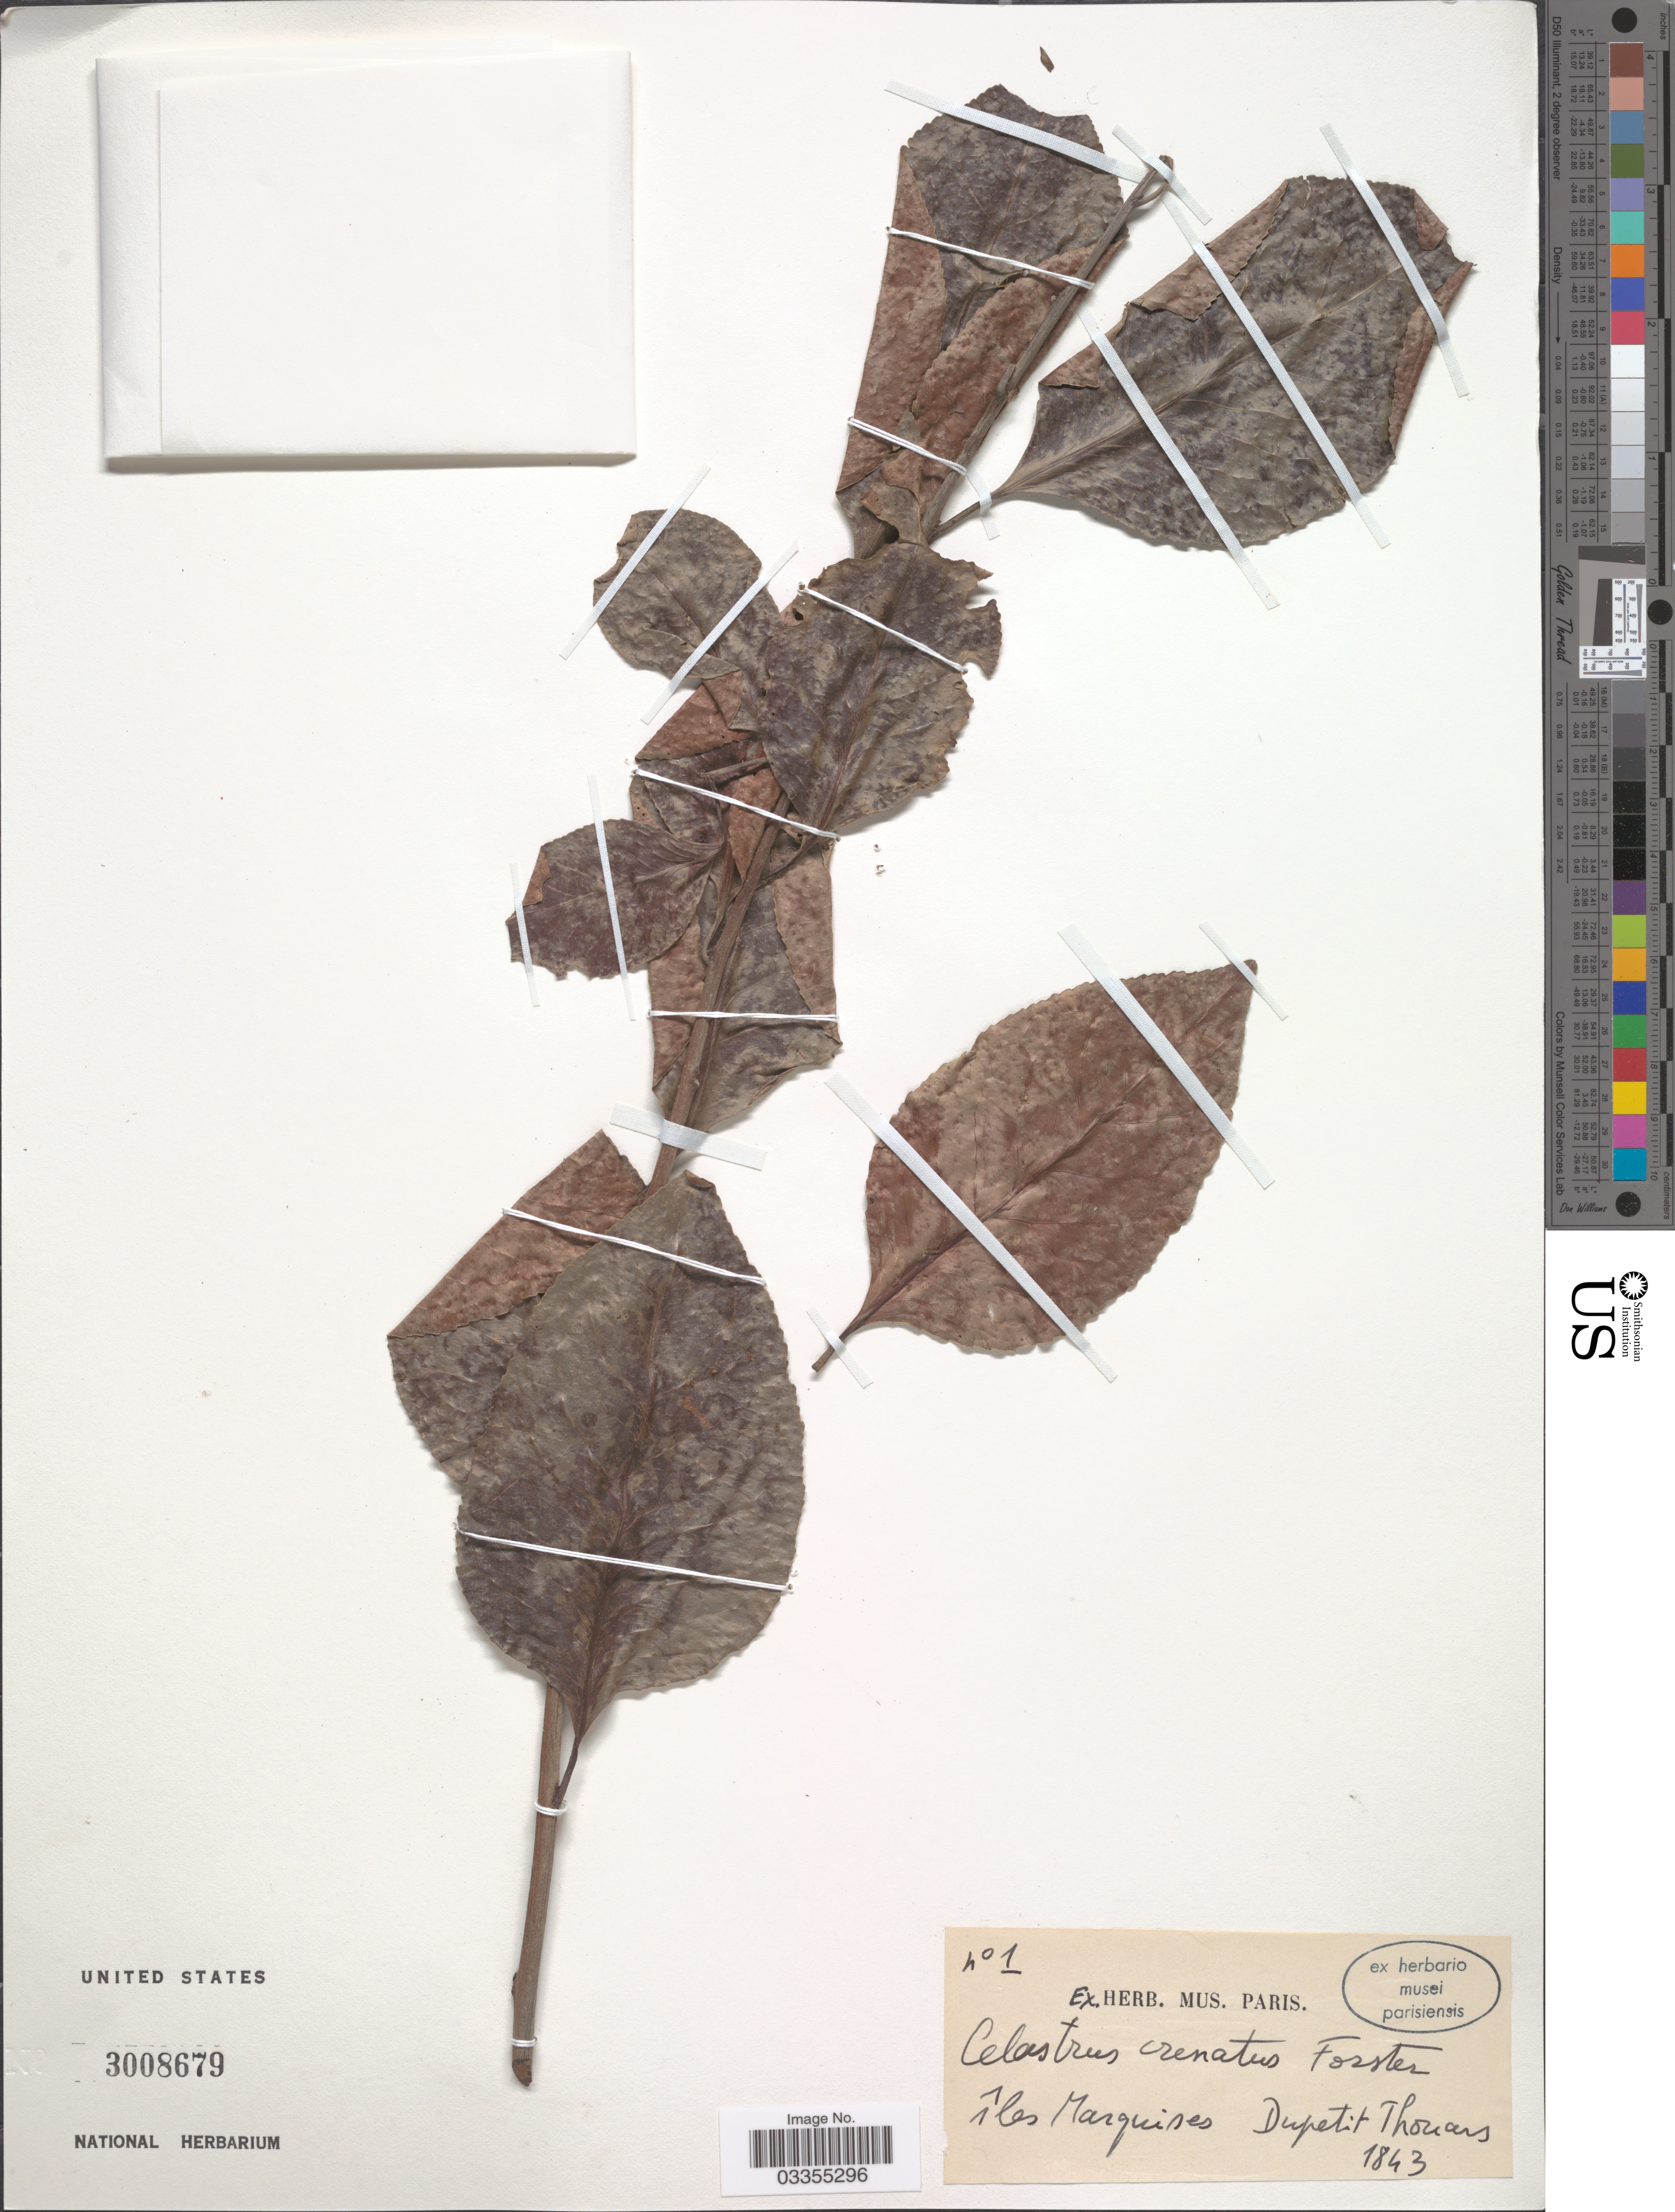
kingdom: Plantae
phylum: Tracheophyta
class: Magnoliopsida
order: Celastrales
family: Celastraceae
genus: Gymnosporia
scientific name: Gymnosporia crenata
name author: (G. Forst.) Seem.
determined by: Wagner, W. L., (BOT), Smithsonian Institution - National Museum of Natural History (UNITED STATES)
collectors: L. M. Du Petit-Thouars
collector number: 1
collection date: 1843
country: French Polynesia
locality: Îles Marquises.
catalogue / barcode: US 3008679